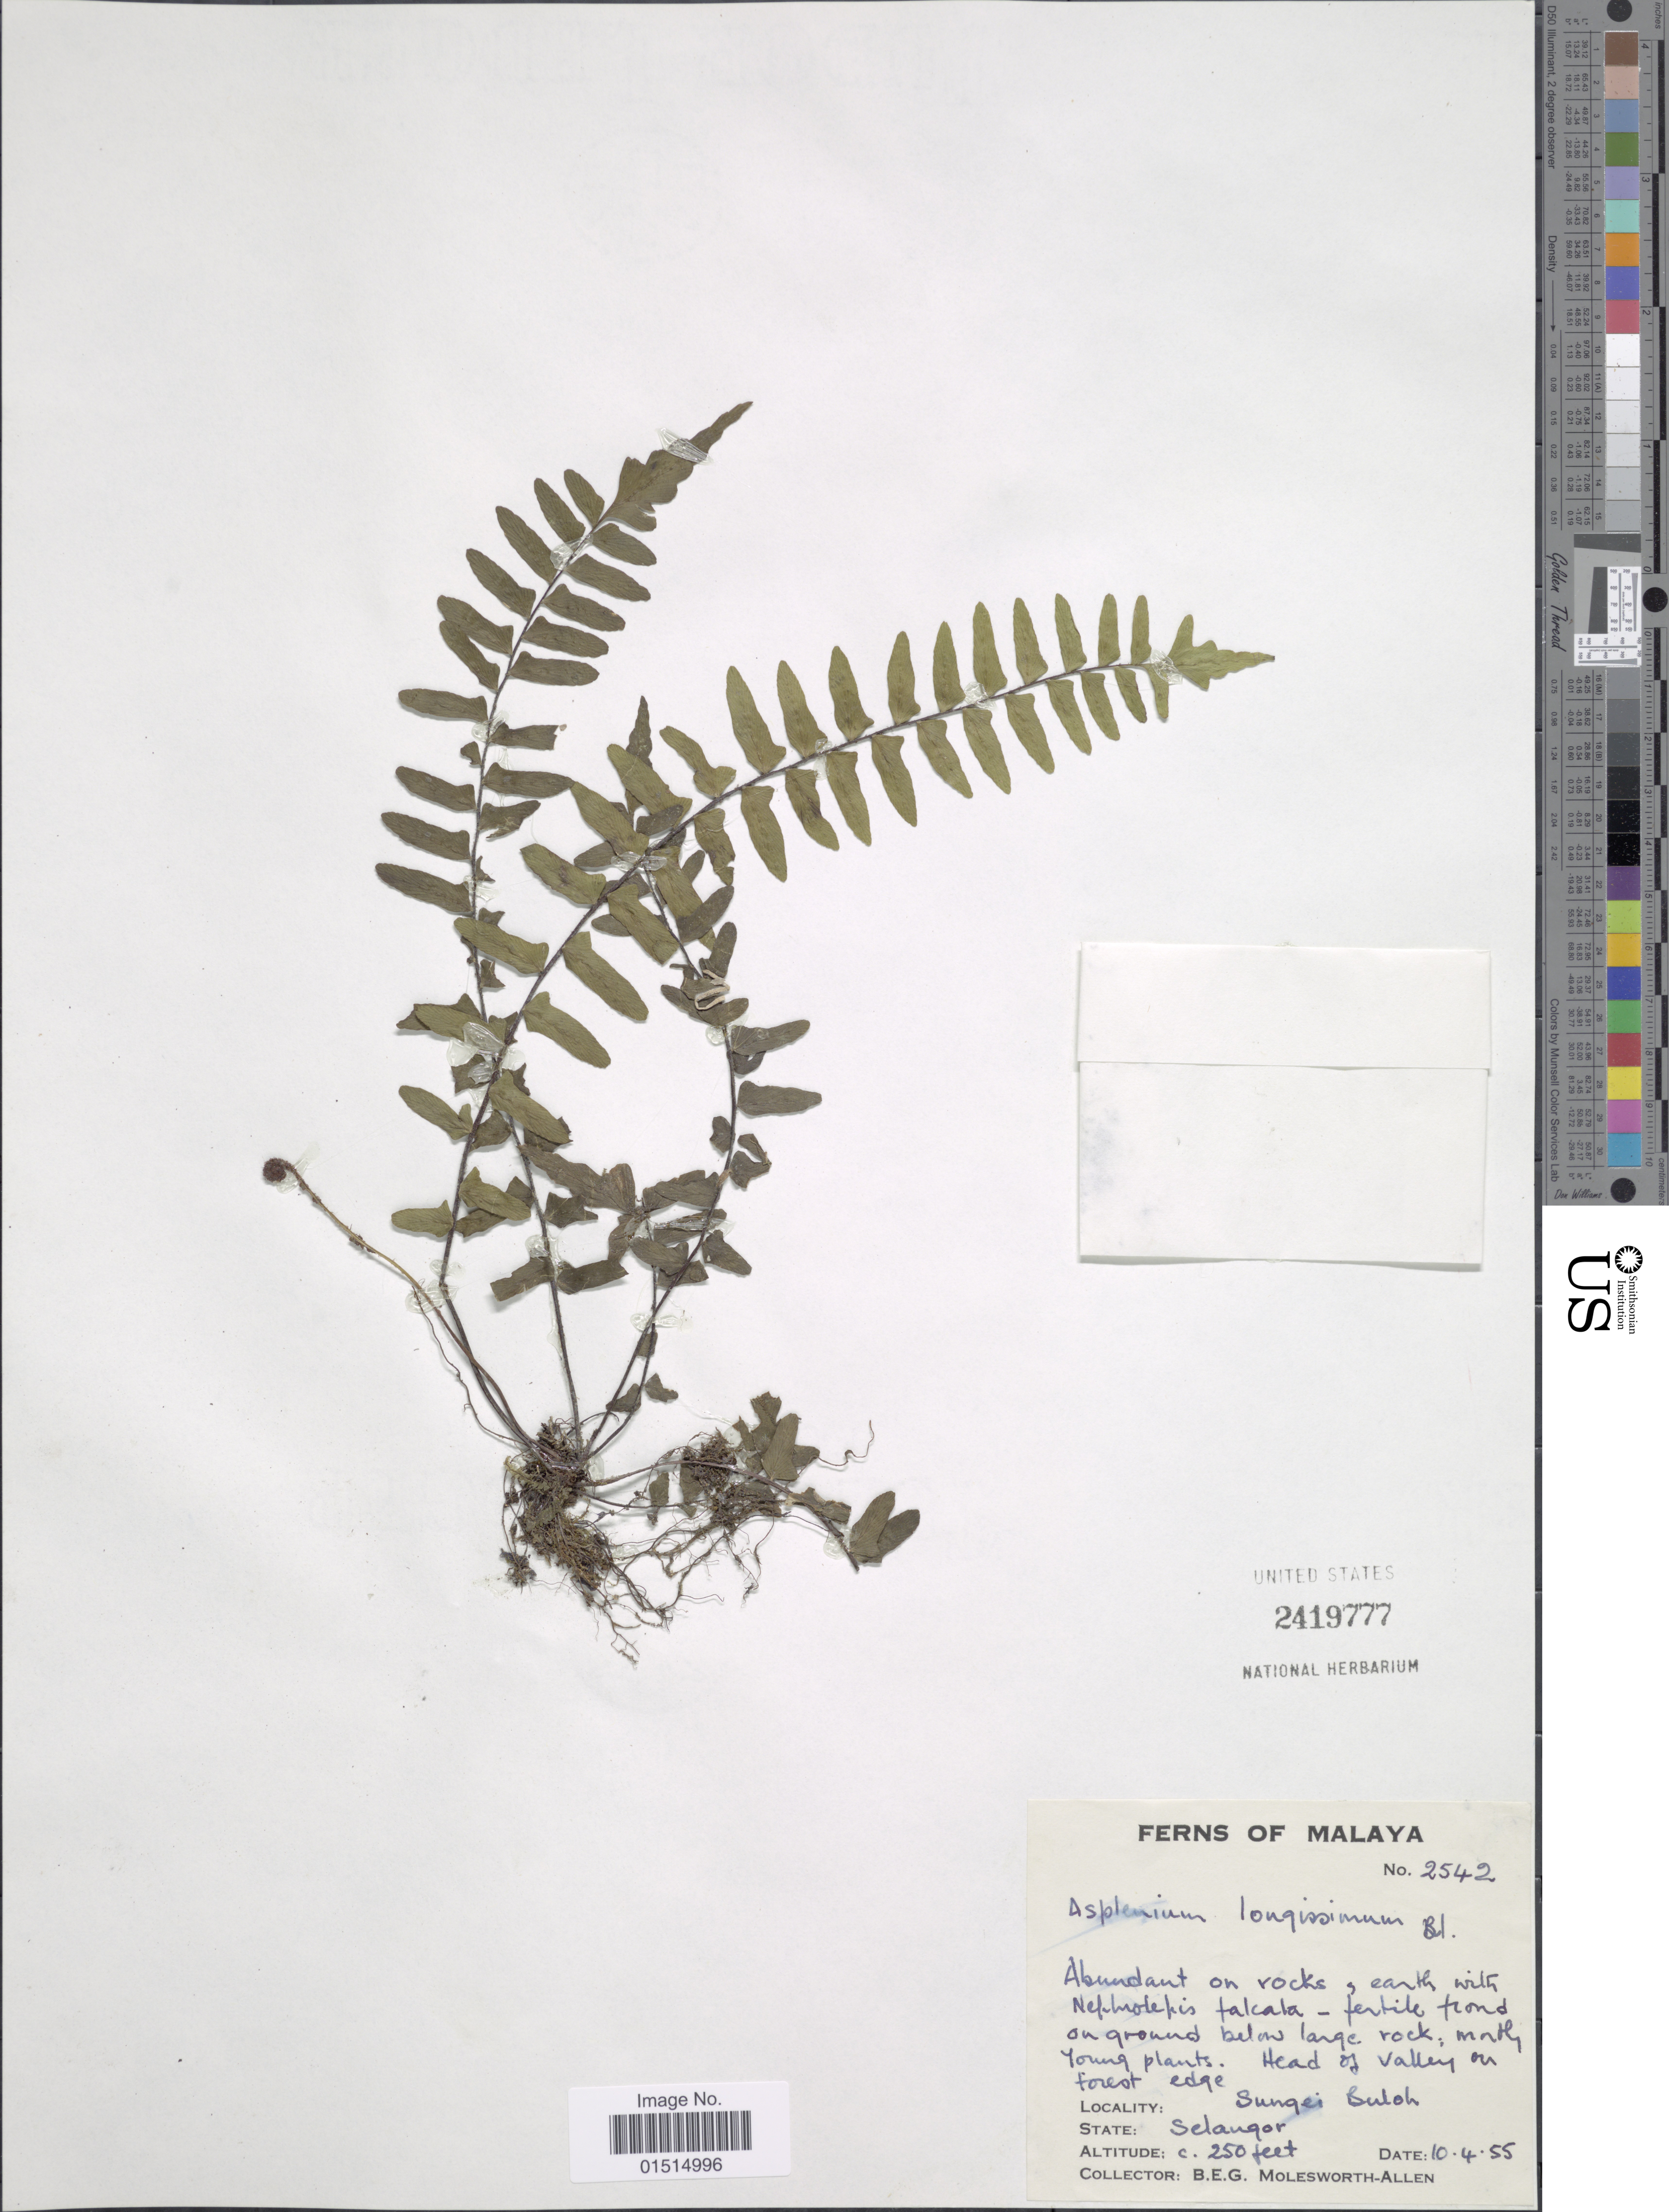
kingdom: Plantae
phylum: Tracheophyta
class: Polypodiopsida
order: Polypodiales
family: Aspleniaceae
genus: Asplenium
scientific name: Asplenium longissimum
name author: Blume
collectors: B. E. G. Molesworth-Allen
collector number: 2542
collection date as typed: Transcribed d/m/y: 10/4/55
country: Malaysia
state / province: Selangor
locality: Malaya, Sungei Buloh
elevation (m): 76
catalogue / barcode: US 2419777